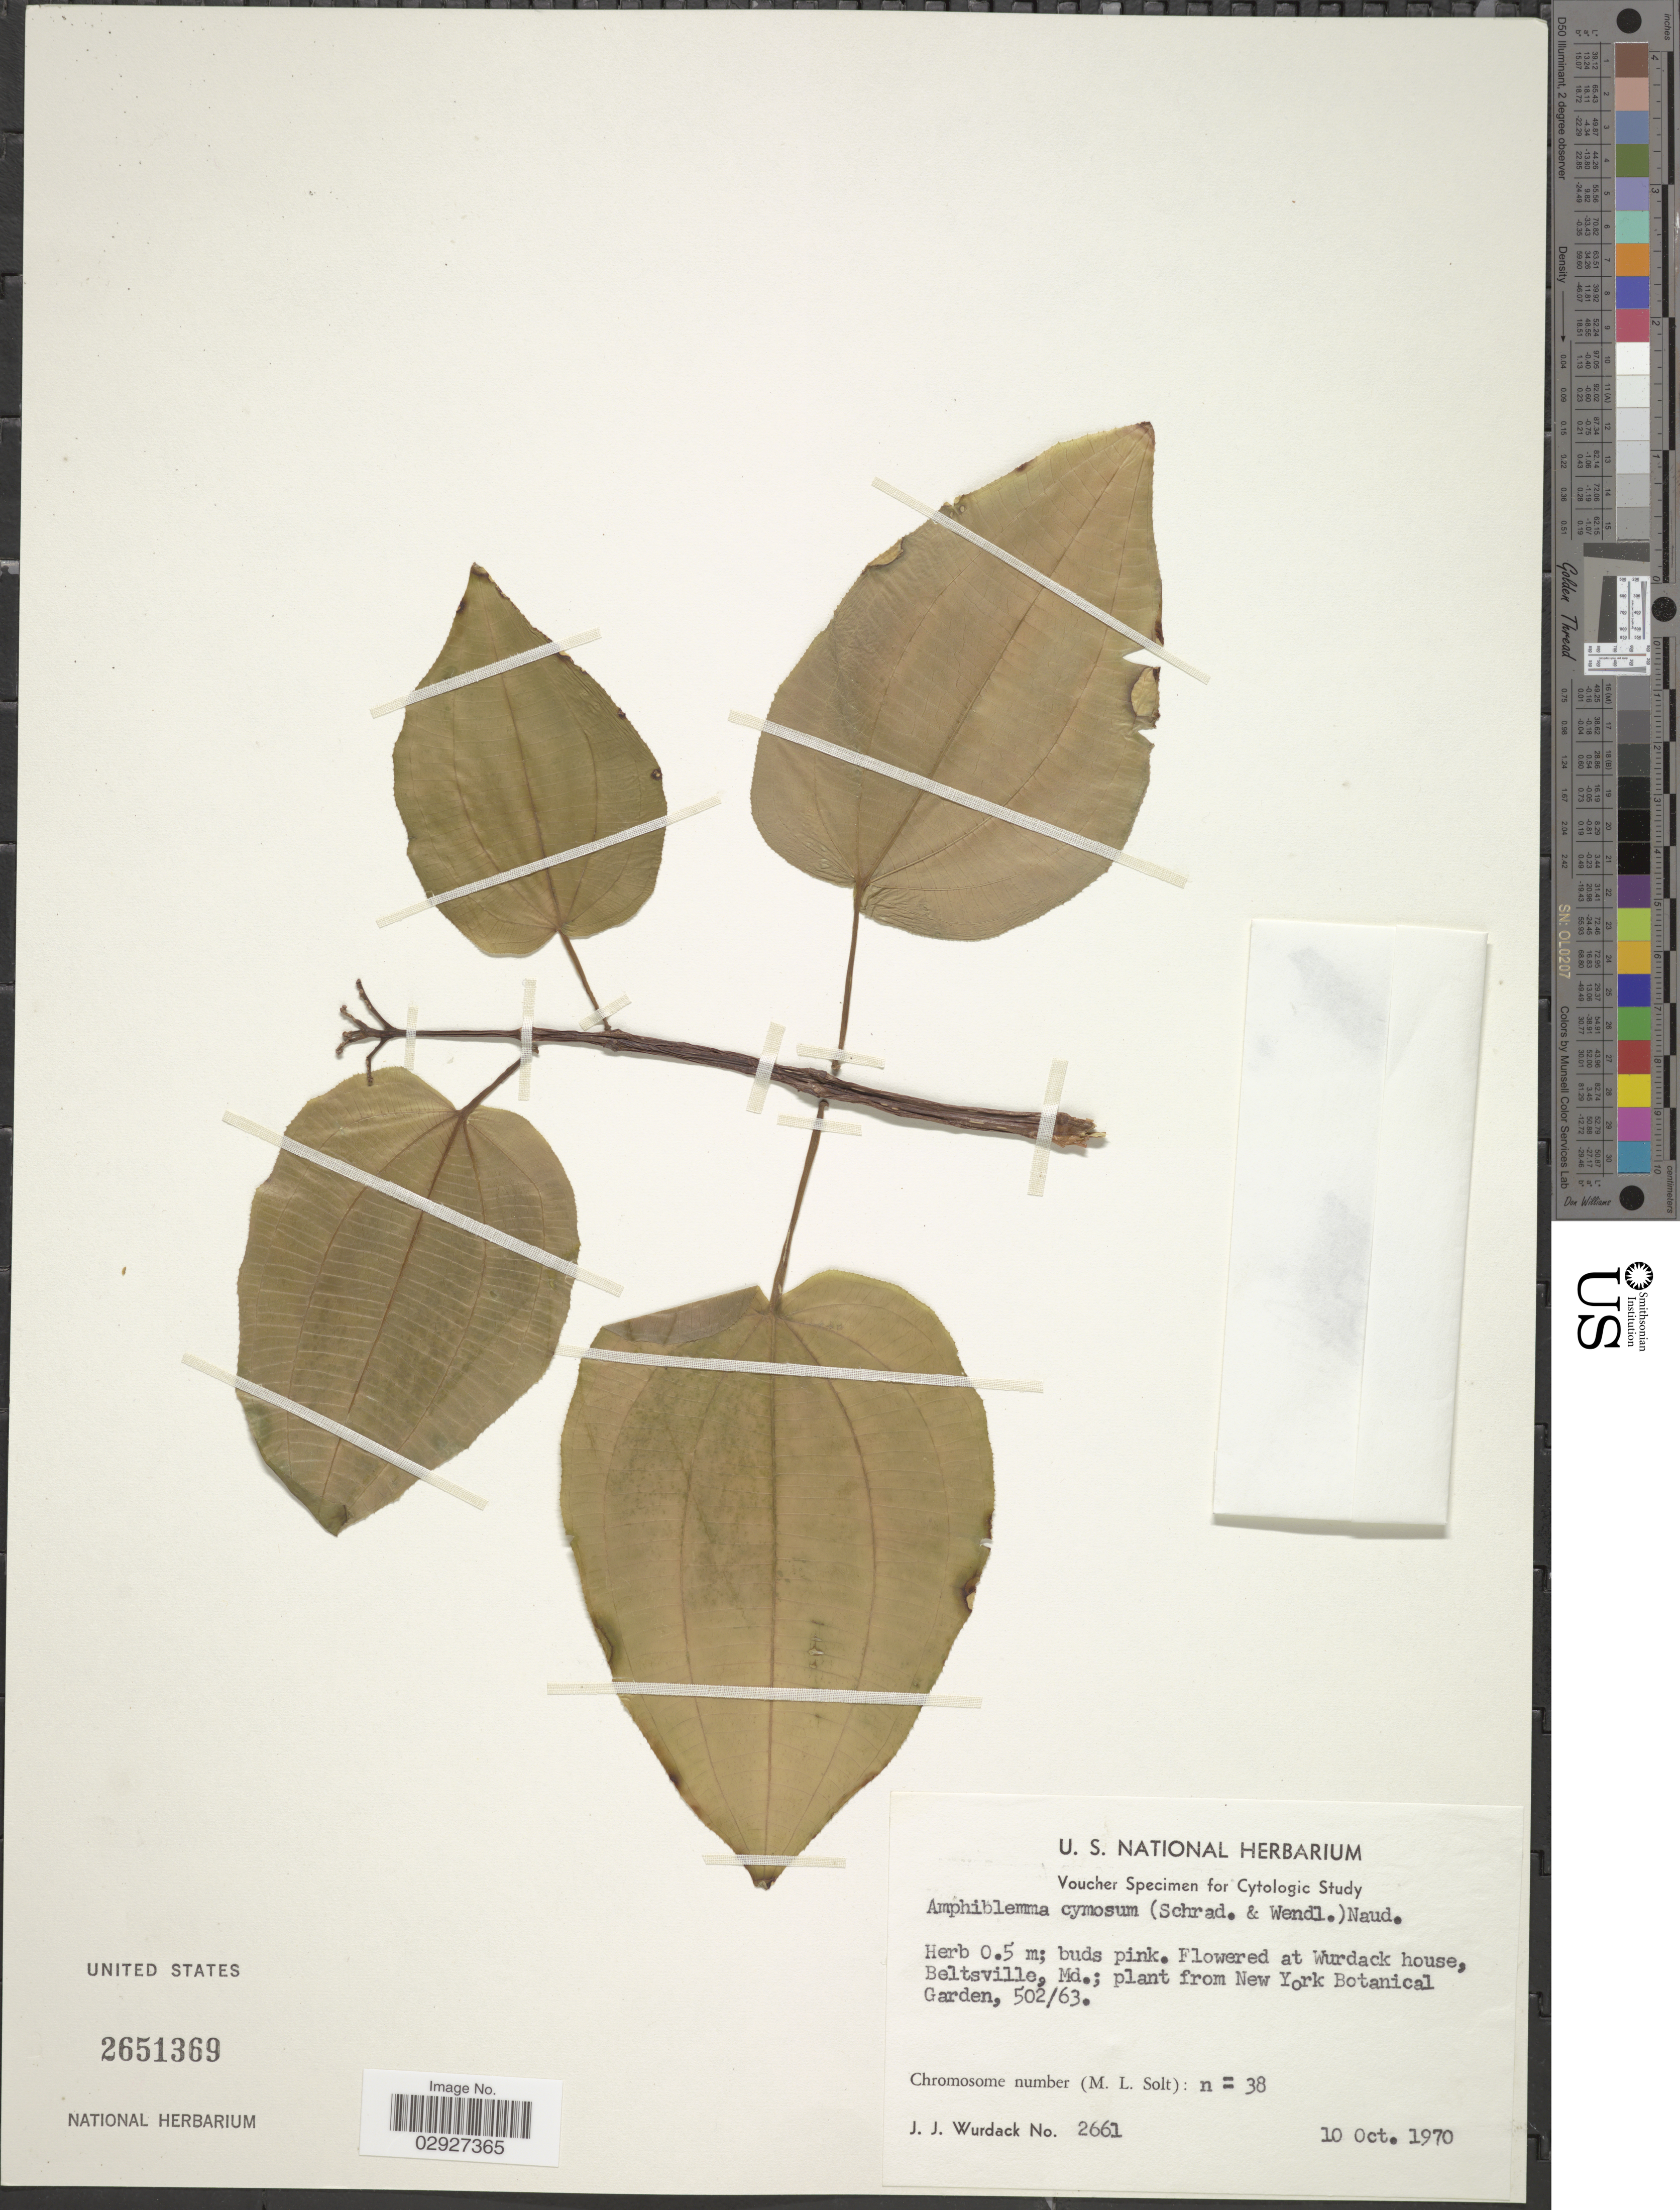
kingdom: Plantae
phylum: Tracheophyta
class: Magnoliopsida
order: Myrtales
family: Melastomataceae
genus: Amphiblemma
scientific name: Amphiblemma cymosum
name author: Naudin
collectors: J. J. Wurdack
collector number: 2661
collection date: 1970-10-10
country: United States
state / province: Maryland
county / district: Prince George's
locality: Flowered at Wurdack House, Beltsville, plant from New York Botanical Garden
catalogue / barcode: US 2651369